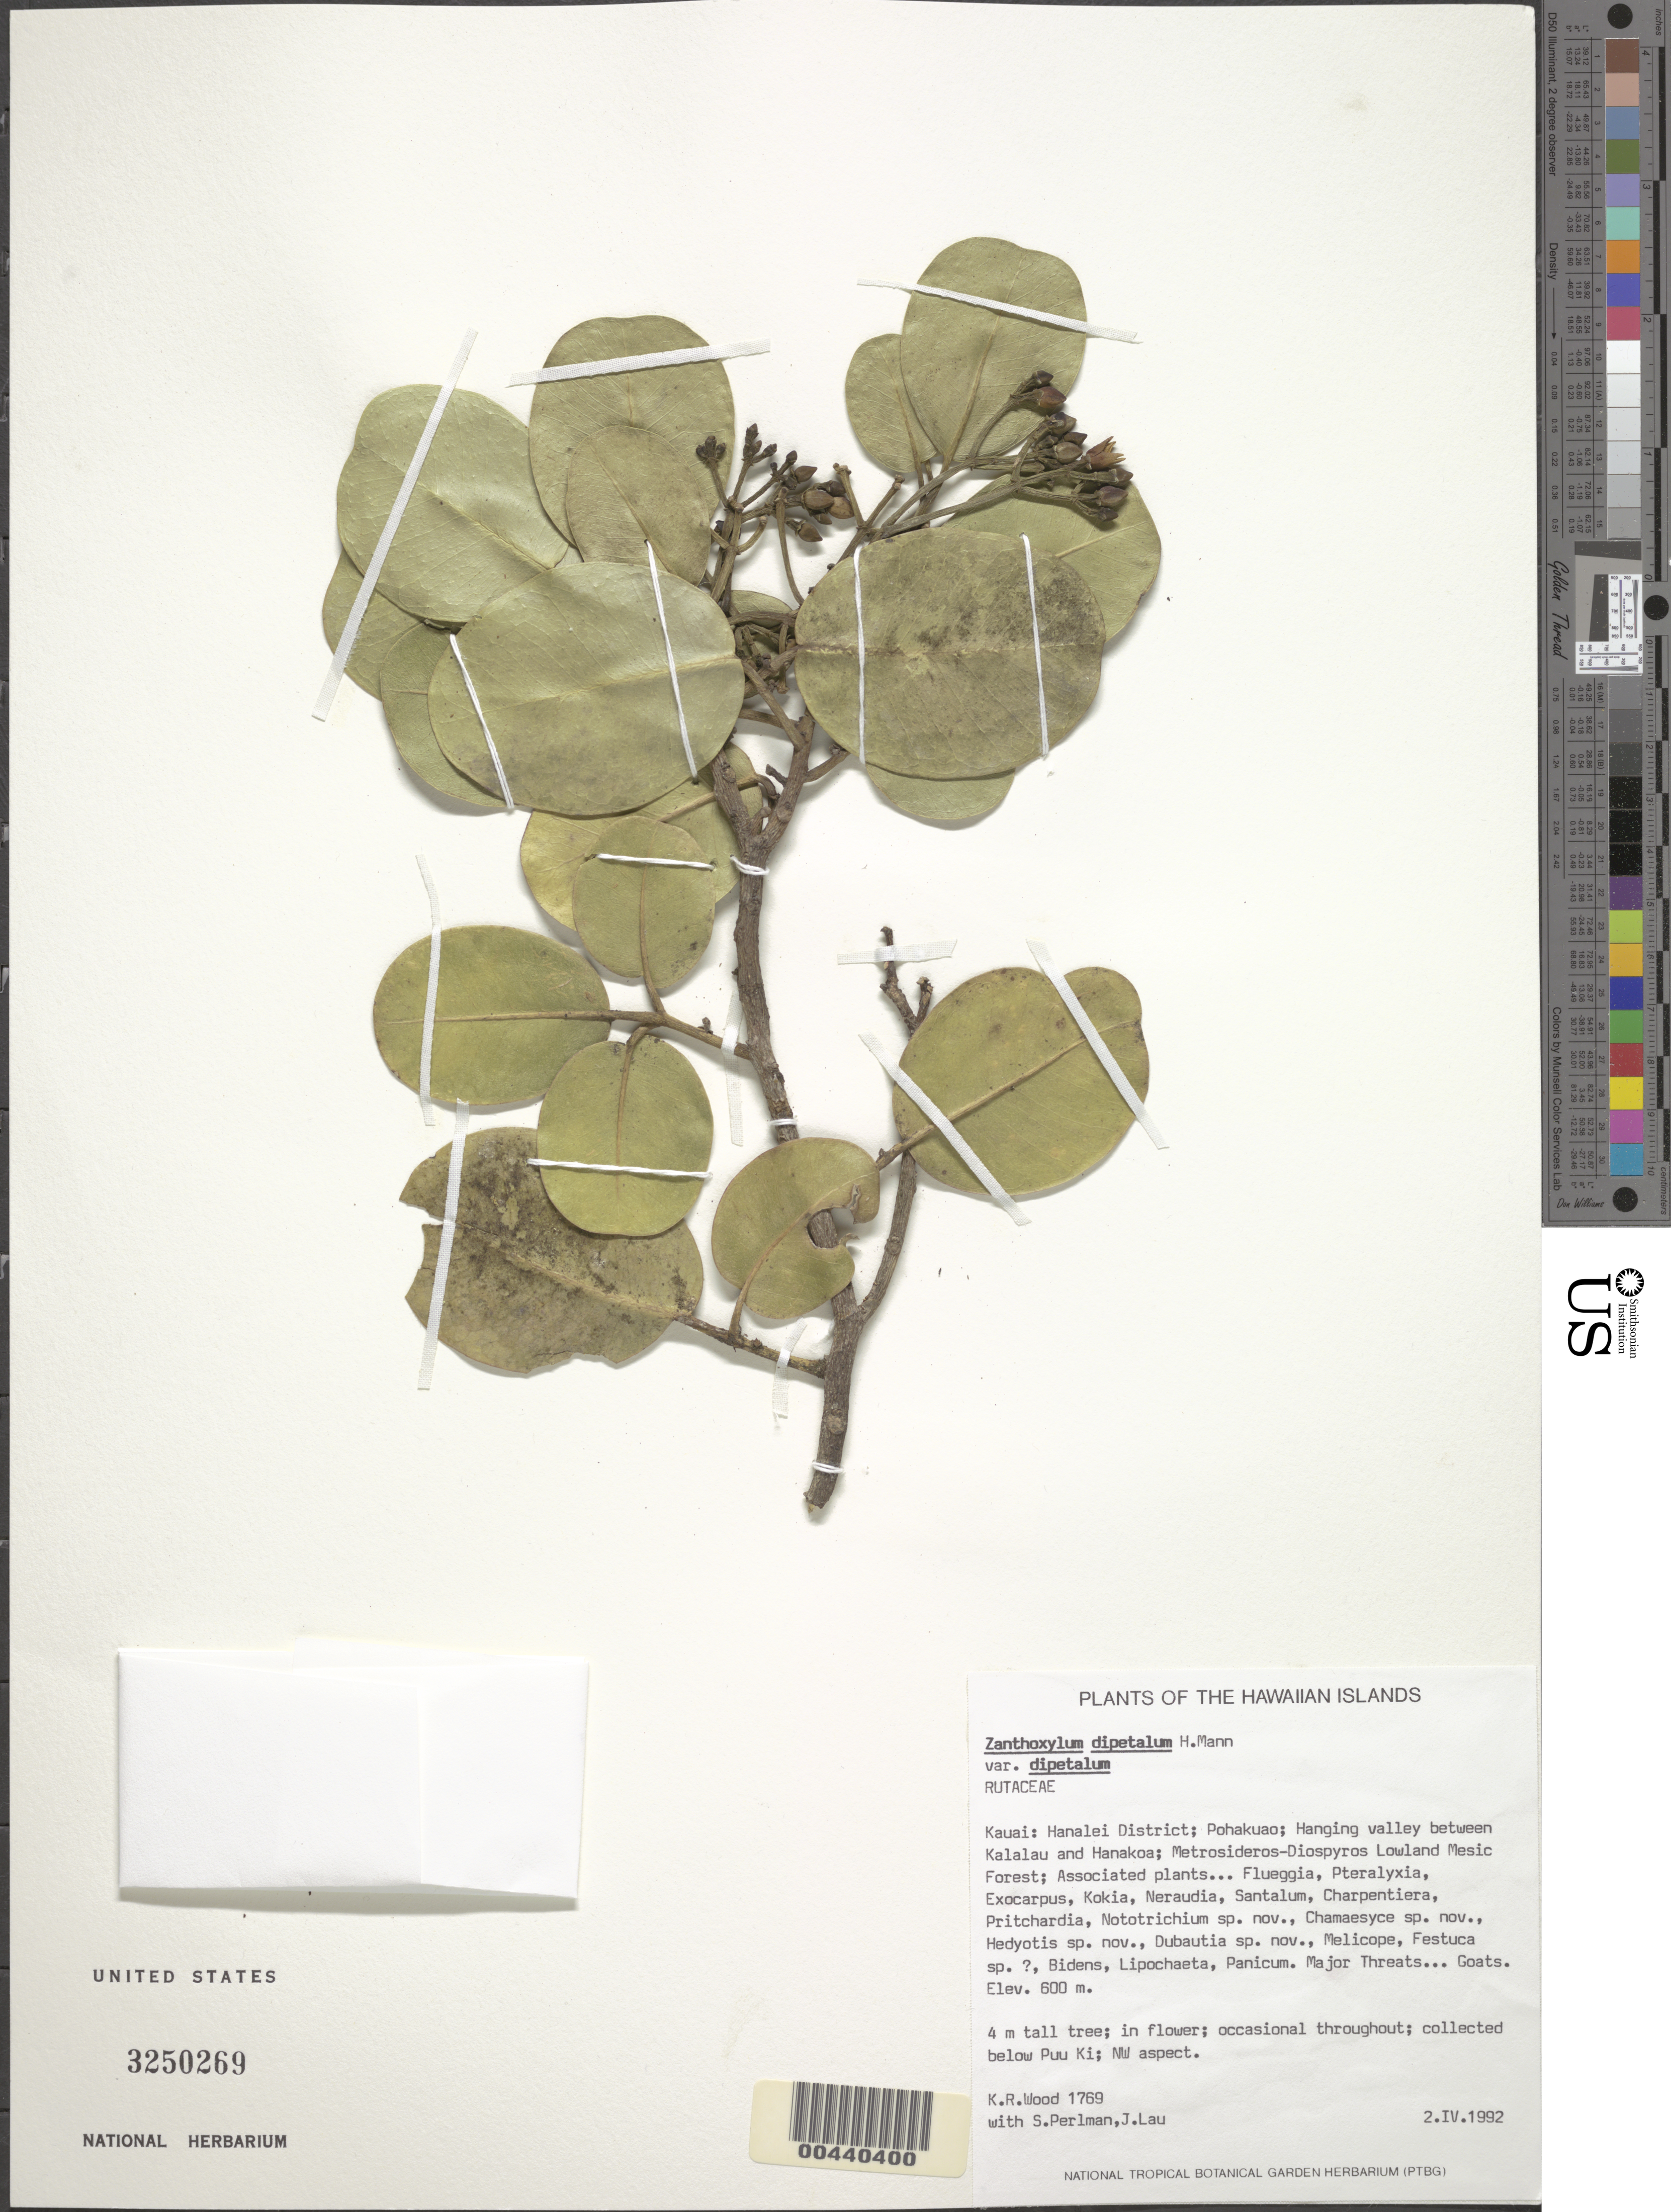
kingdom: Plantae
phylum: Tracheophyta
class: Magnoliopsida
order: Sapindales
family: Rutaceae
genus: Zanthoxylum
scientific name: Zanthoxylum dipetalum var. dipetalum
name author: H. Mann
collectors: K. R. Wood, S. P. Perlman & J. Lau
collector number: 1769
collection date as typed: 2 Apr 1992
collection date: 1992-04-02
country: United States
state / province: Hawaii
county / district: Kauai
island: Kaua'i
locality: Hanalei District; Pohakuao; Hanging valley between Kalalau and Hanakoa, below Puu Ki; NW aspect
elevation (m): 600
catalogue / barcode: US 3250269